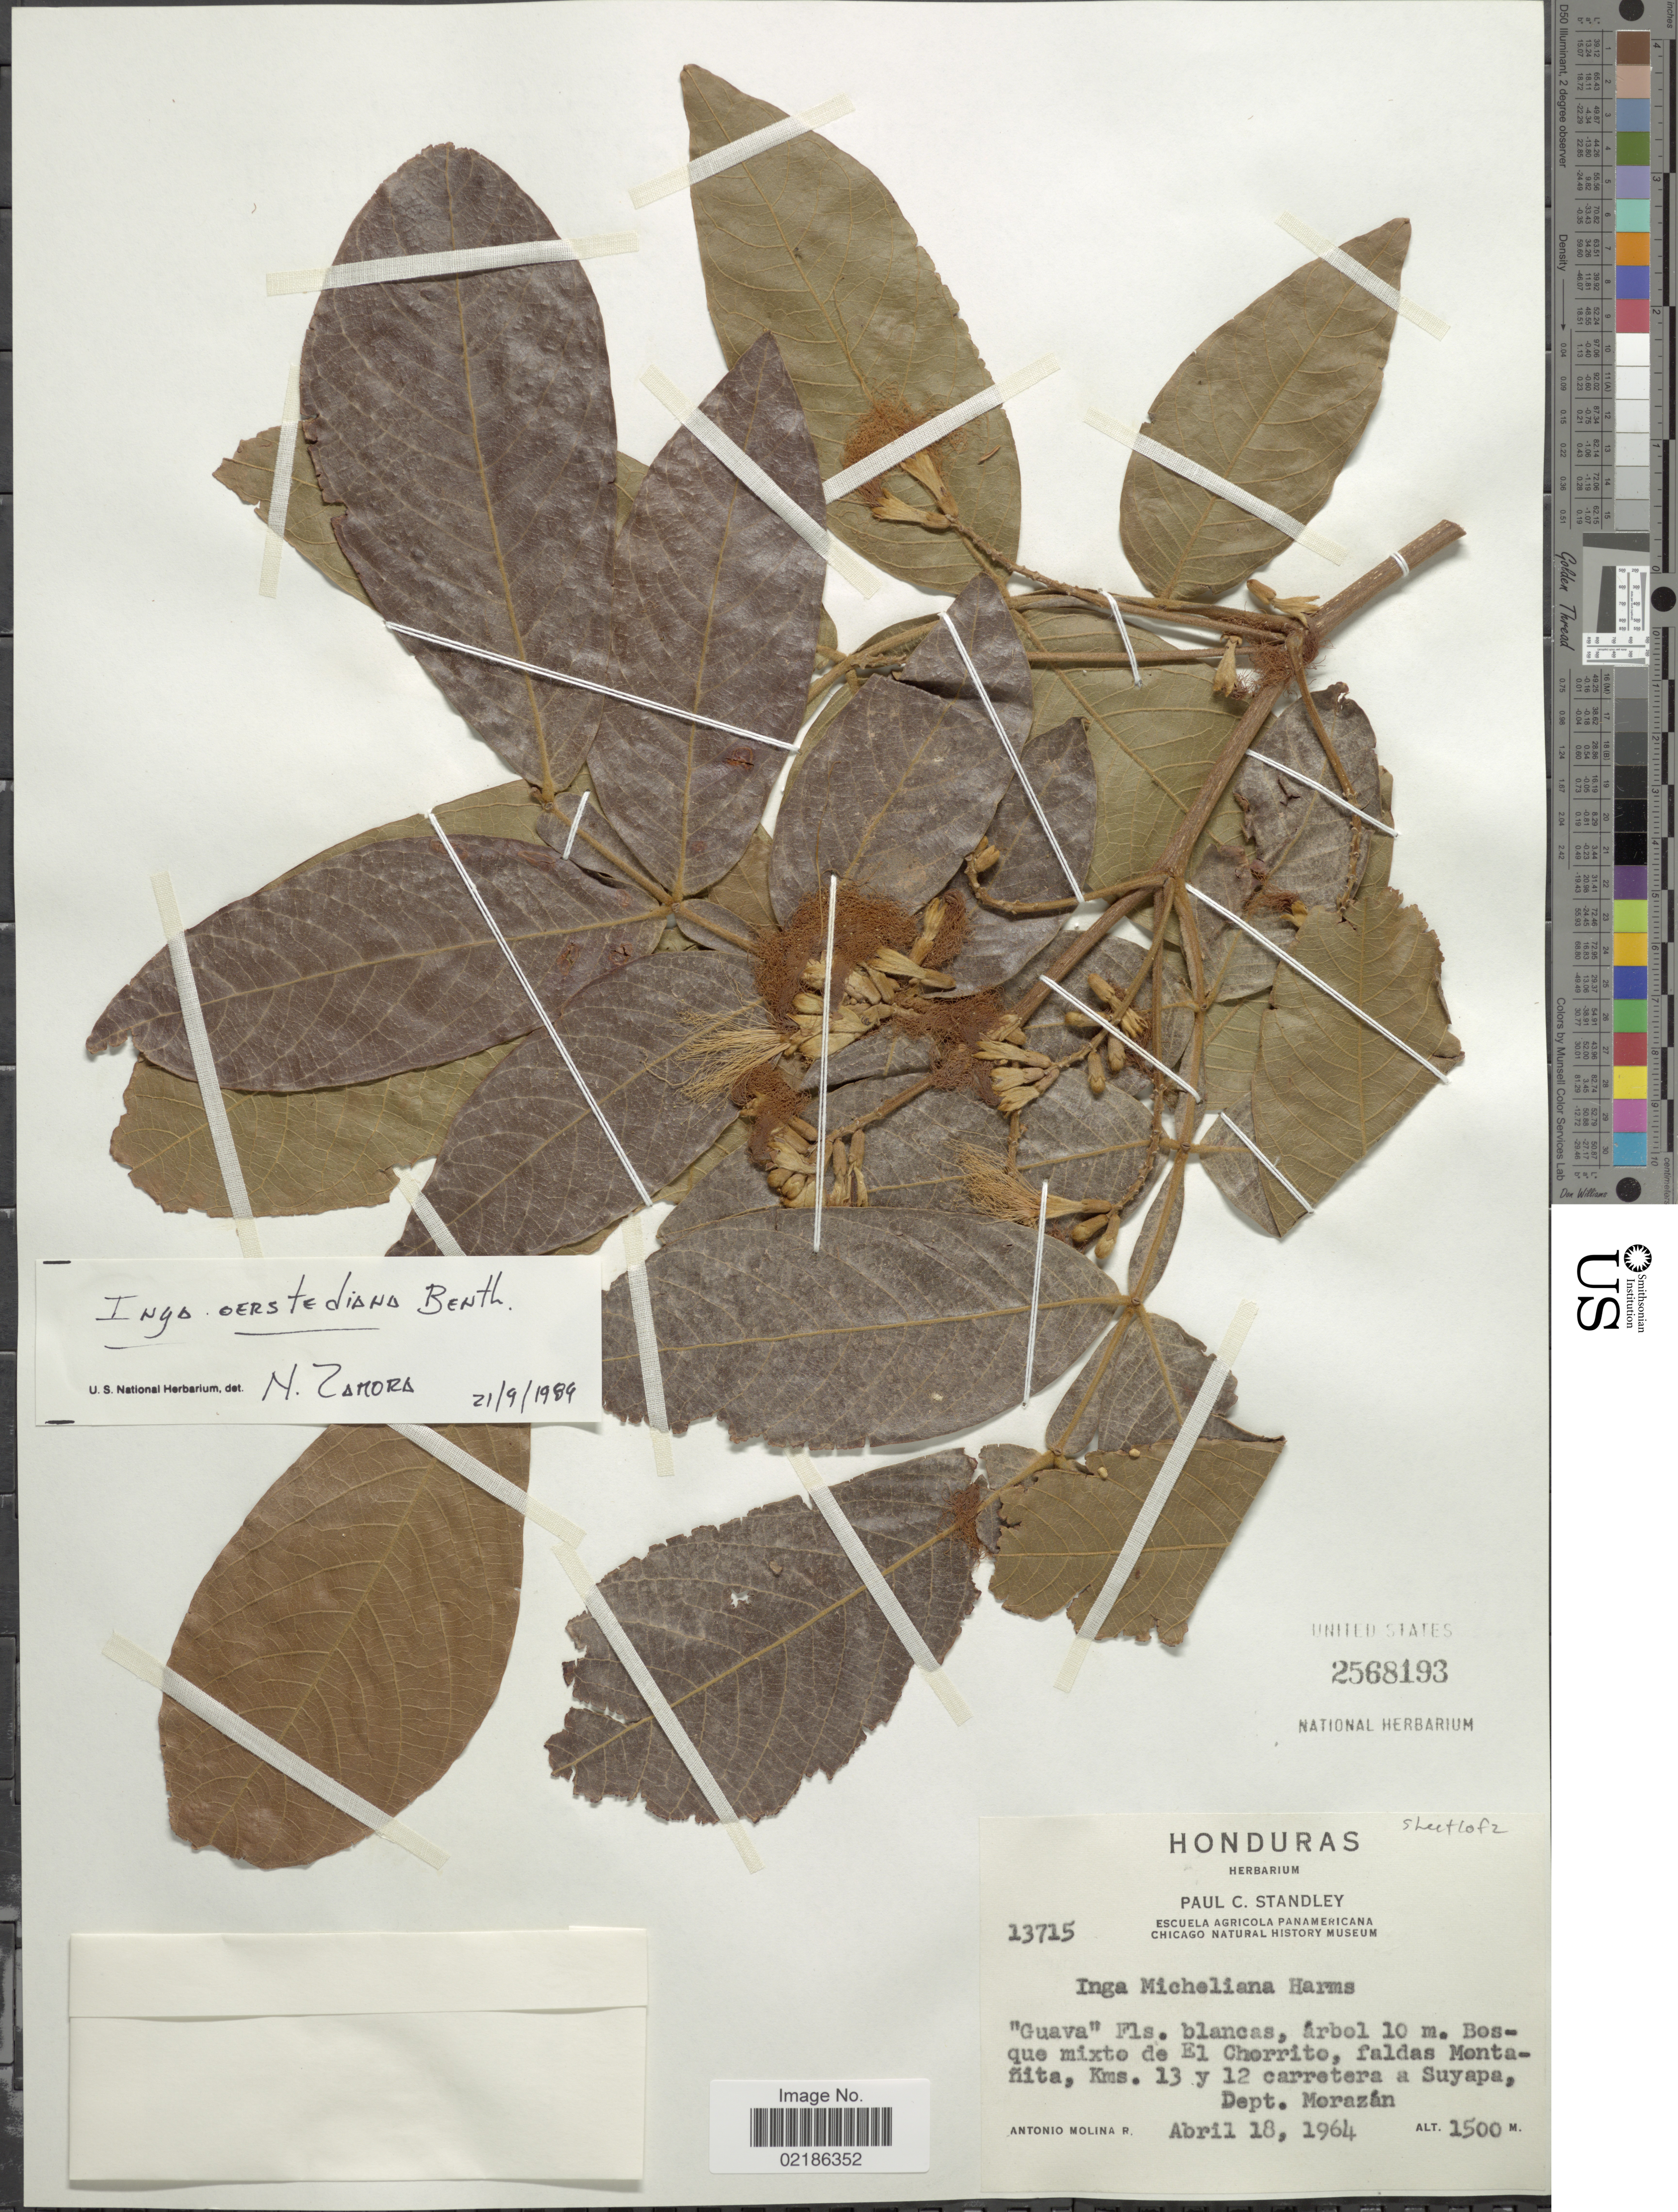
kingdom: Plantae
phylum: Tracheophyta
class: Magnoliopsida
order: Fabales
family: Fabaceae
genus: Inga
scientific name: Inga oerstediana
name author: Benth.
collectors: A. Molina R.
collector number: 13715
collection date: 1964-04-18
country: Honduras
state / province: Fco. Morazán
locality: Bosque mixto de El Chorrito, faldas Montanita, kms 13 y 12 carretera a Suyapa, Dept. Morazan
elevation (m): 1500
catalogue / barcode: US 2568193